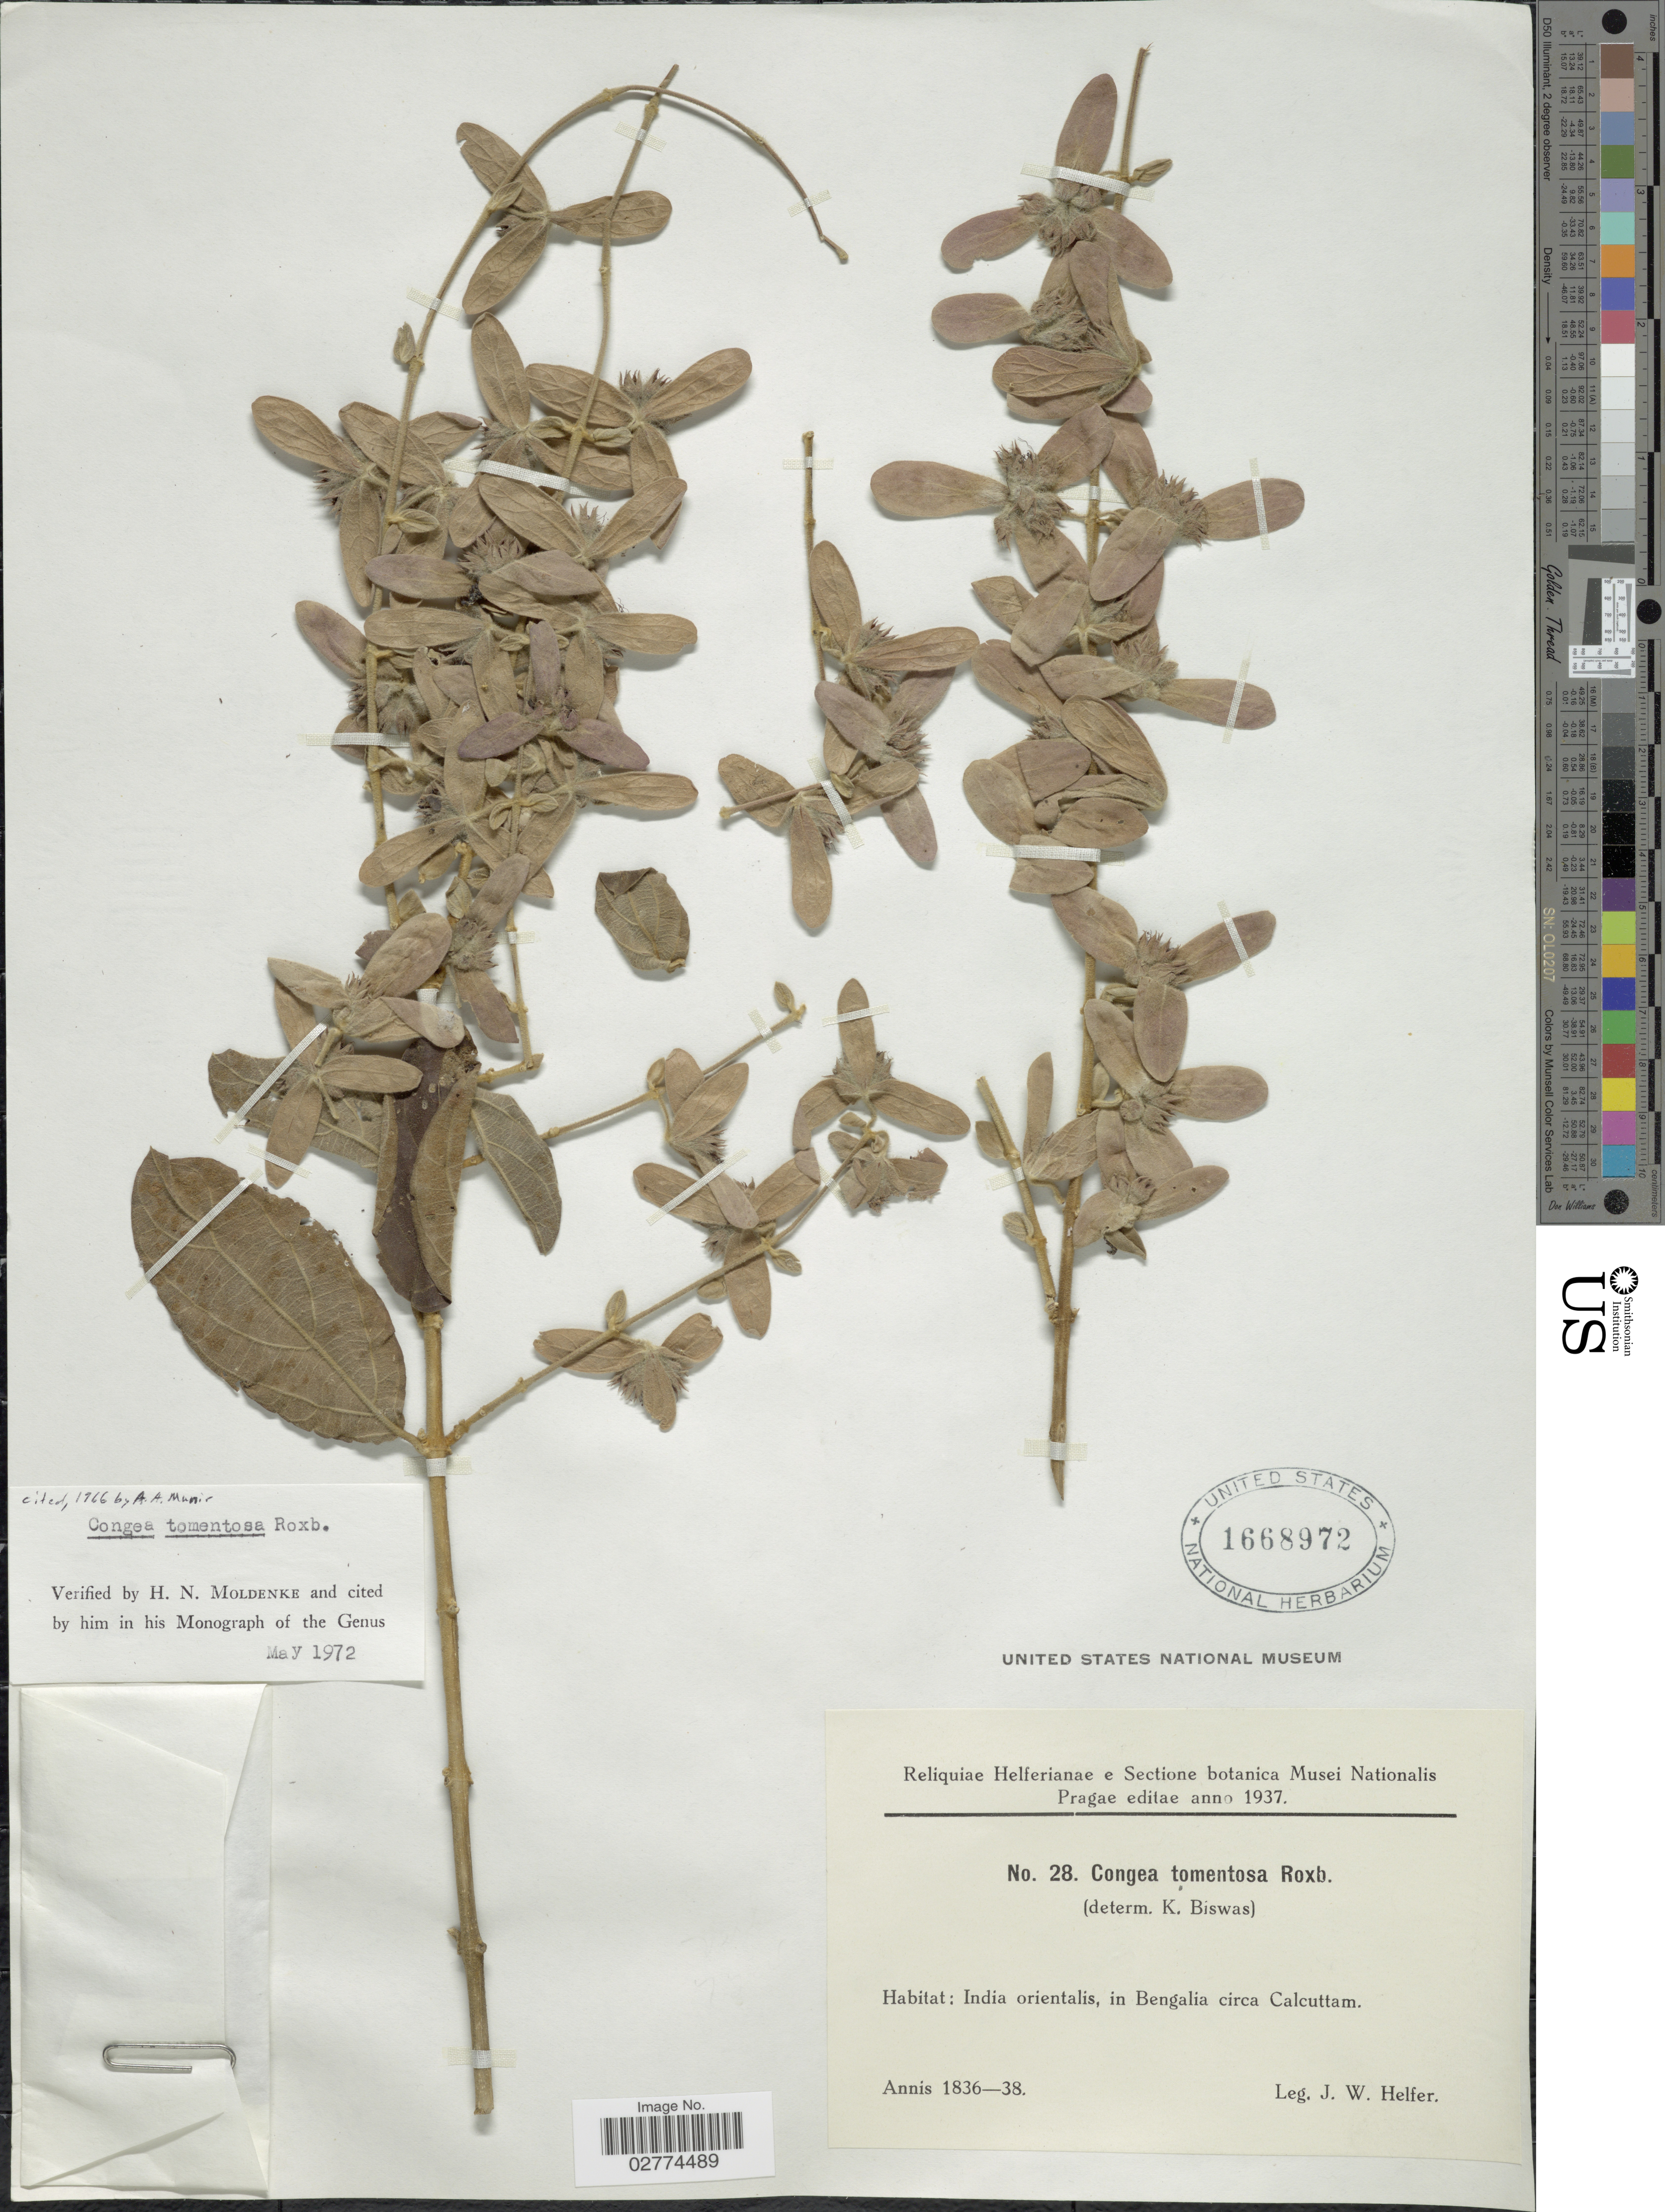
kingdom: Plantae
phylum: Tracheophyta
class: Magnoliopsida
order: Lamiales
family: Lamiaceae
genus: Congea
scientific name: Congea tomentosa var. tomentosa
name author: Roxb.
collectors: J. W. Helfer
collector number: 28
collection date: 1836/1838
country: India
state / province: West Bengal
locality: India orientalis, in Bengalia circa Calcuttam.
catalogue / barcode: US 1668972